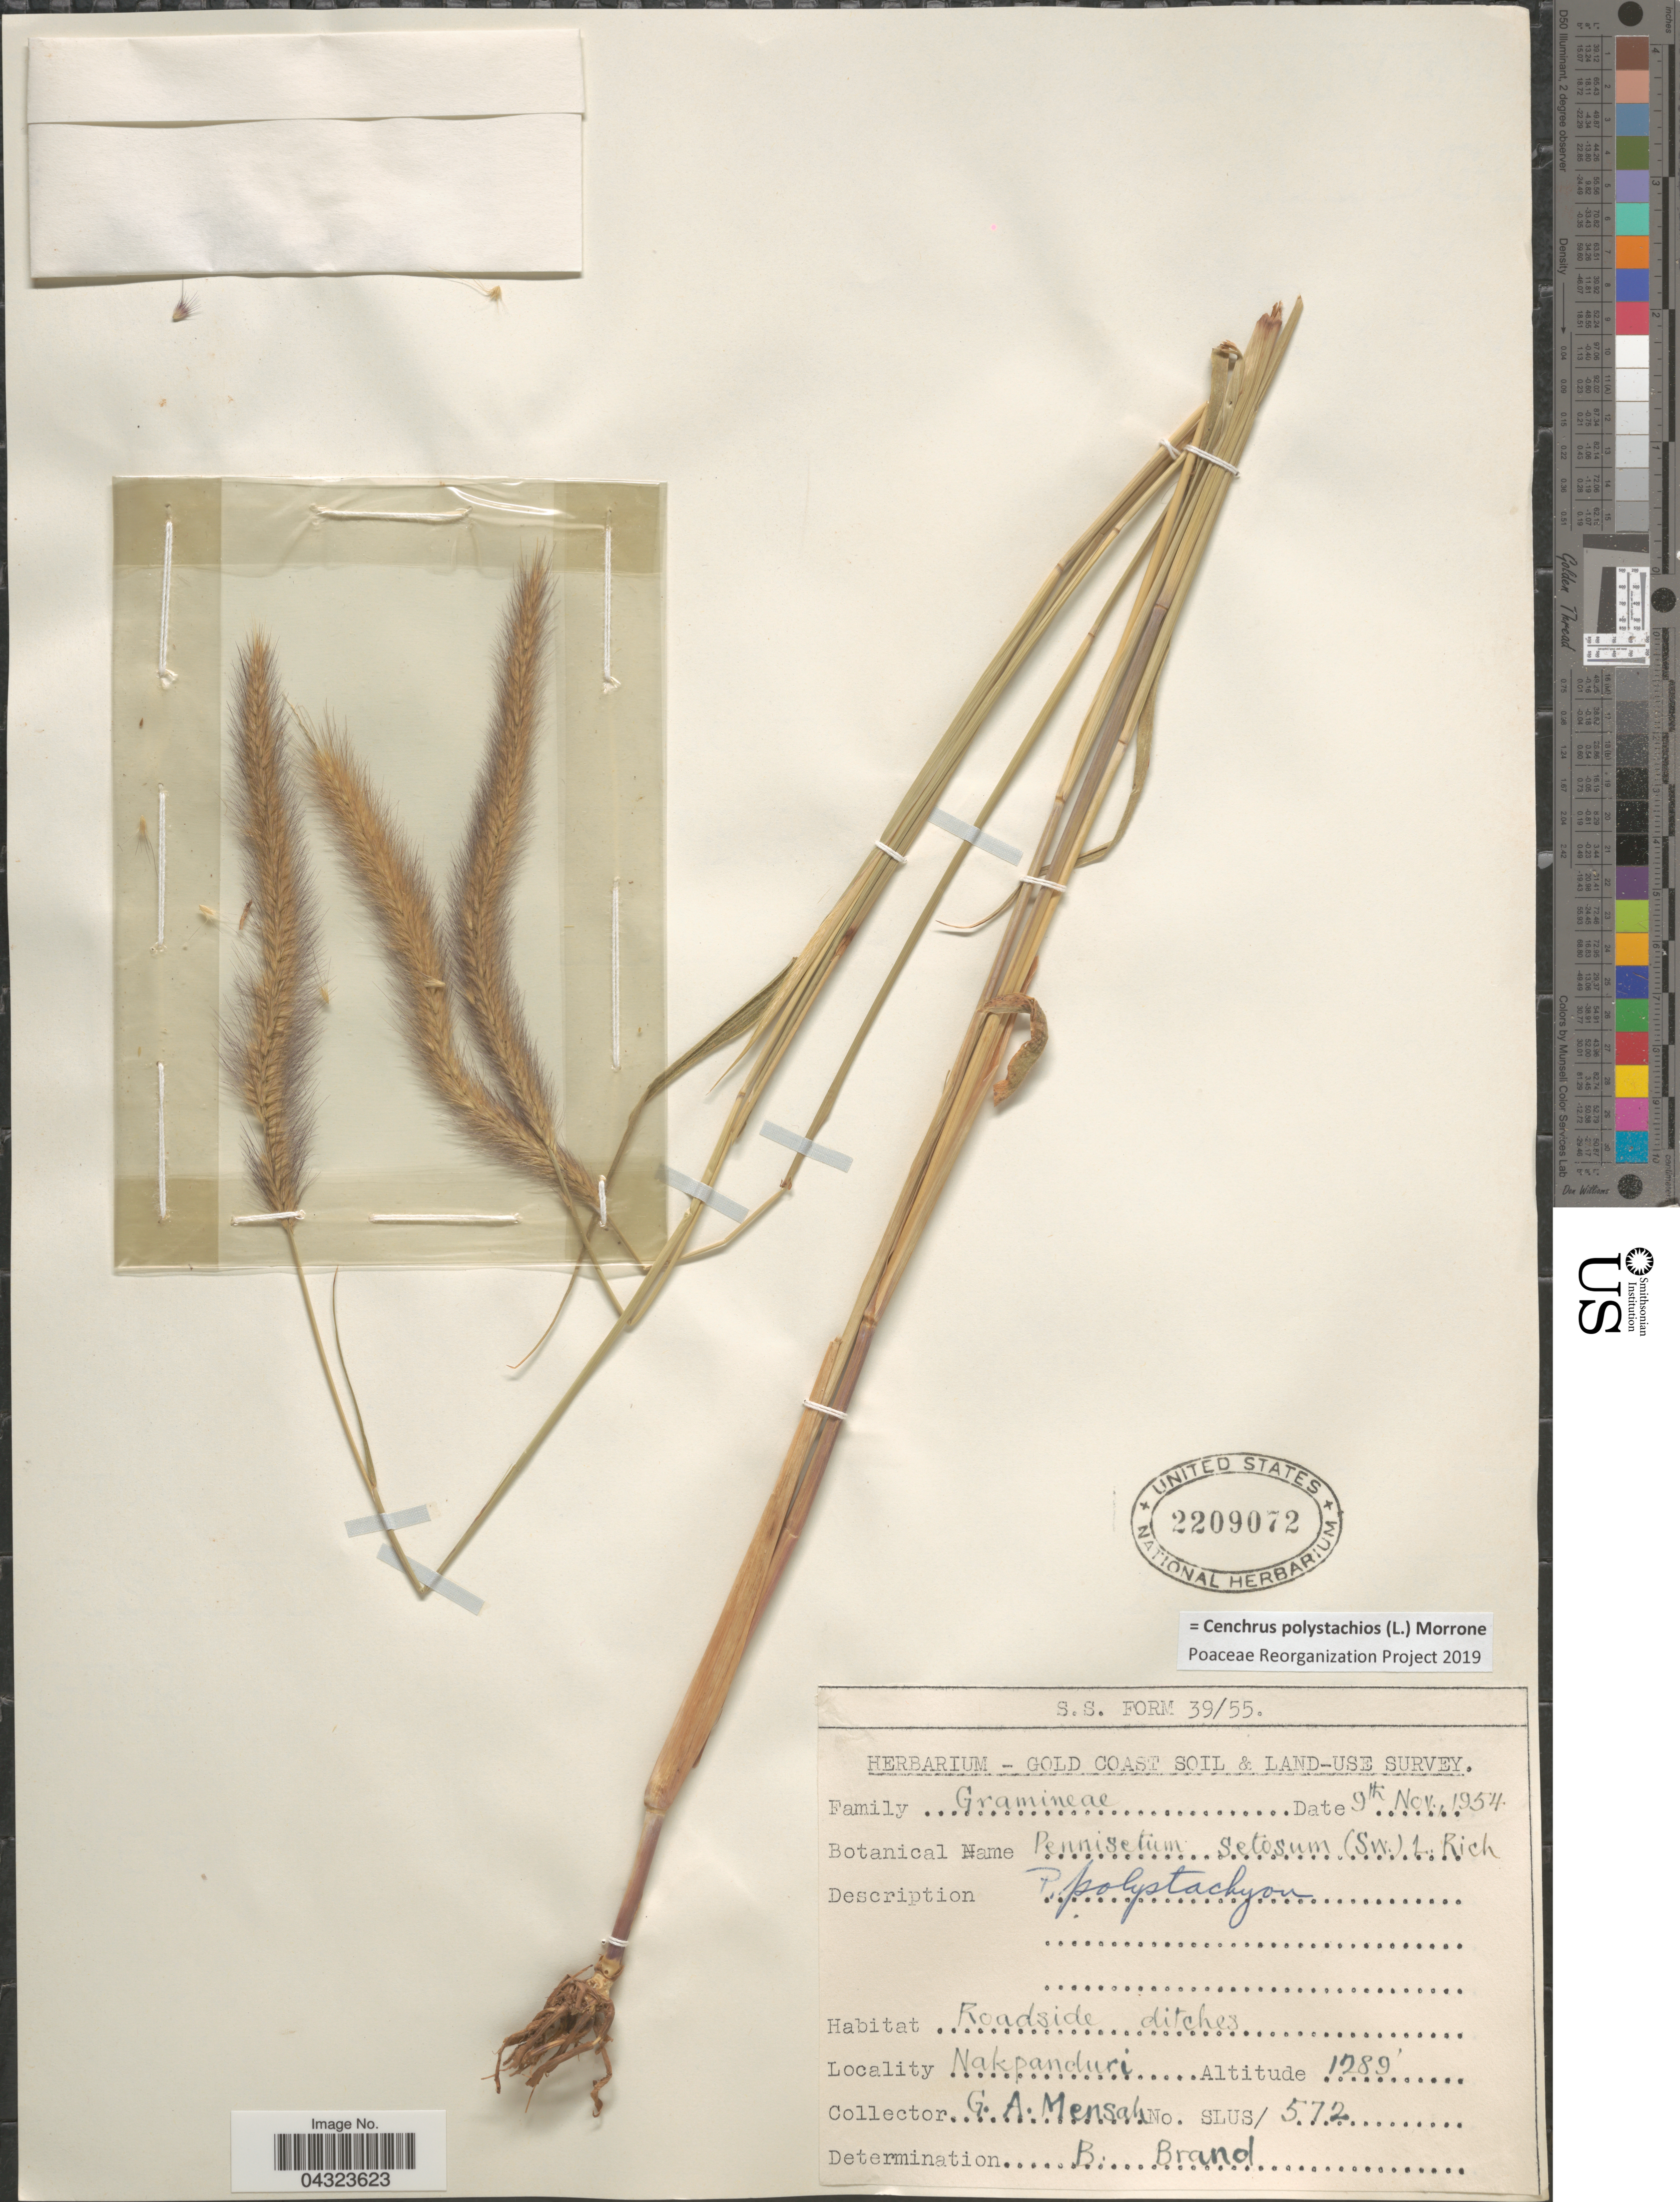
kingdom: Plantae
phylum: Tracheophyta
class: Liliopsida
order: Poales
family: Poaceae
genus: Cenchrus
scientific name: Cenchrus polystachios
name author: (L.) Morrone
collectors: G. Mensah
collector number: SLUS/572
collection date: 1954-11-09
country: Ghana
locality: Gold Coast Soil & Land-Use Survey. Nakpanduri.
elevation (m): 393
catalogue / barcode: US 2209072